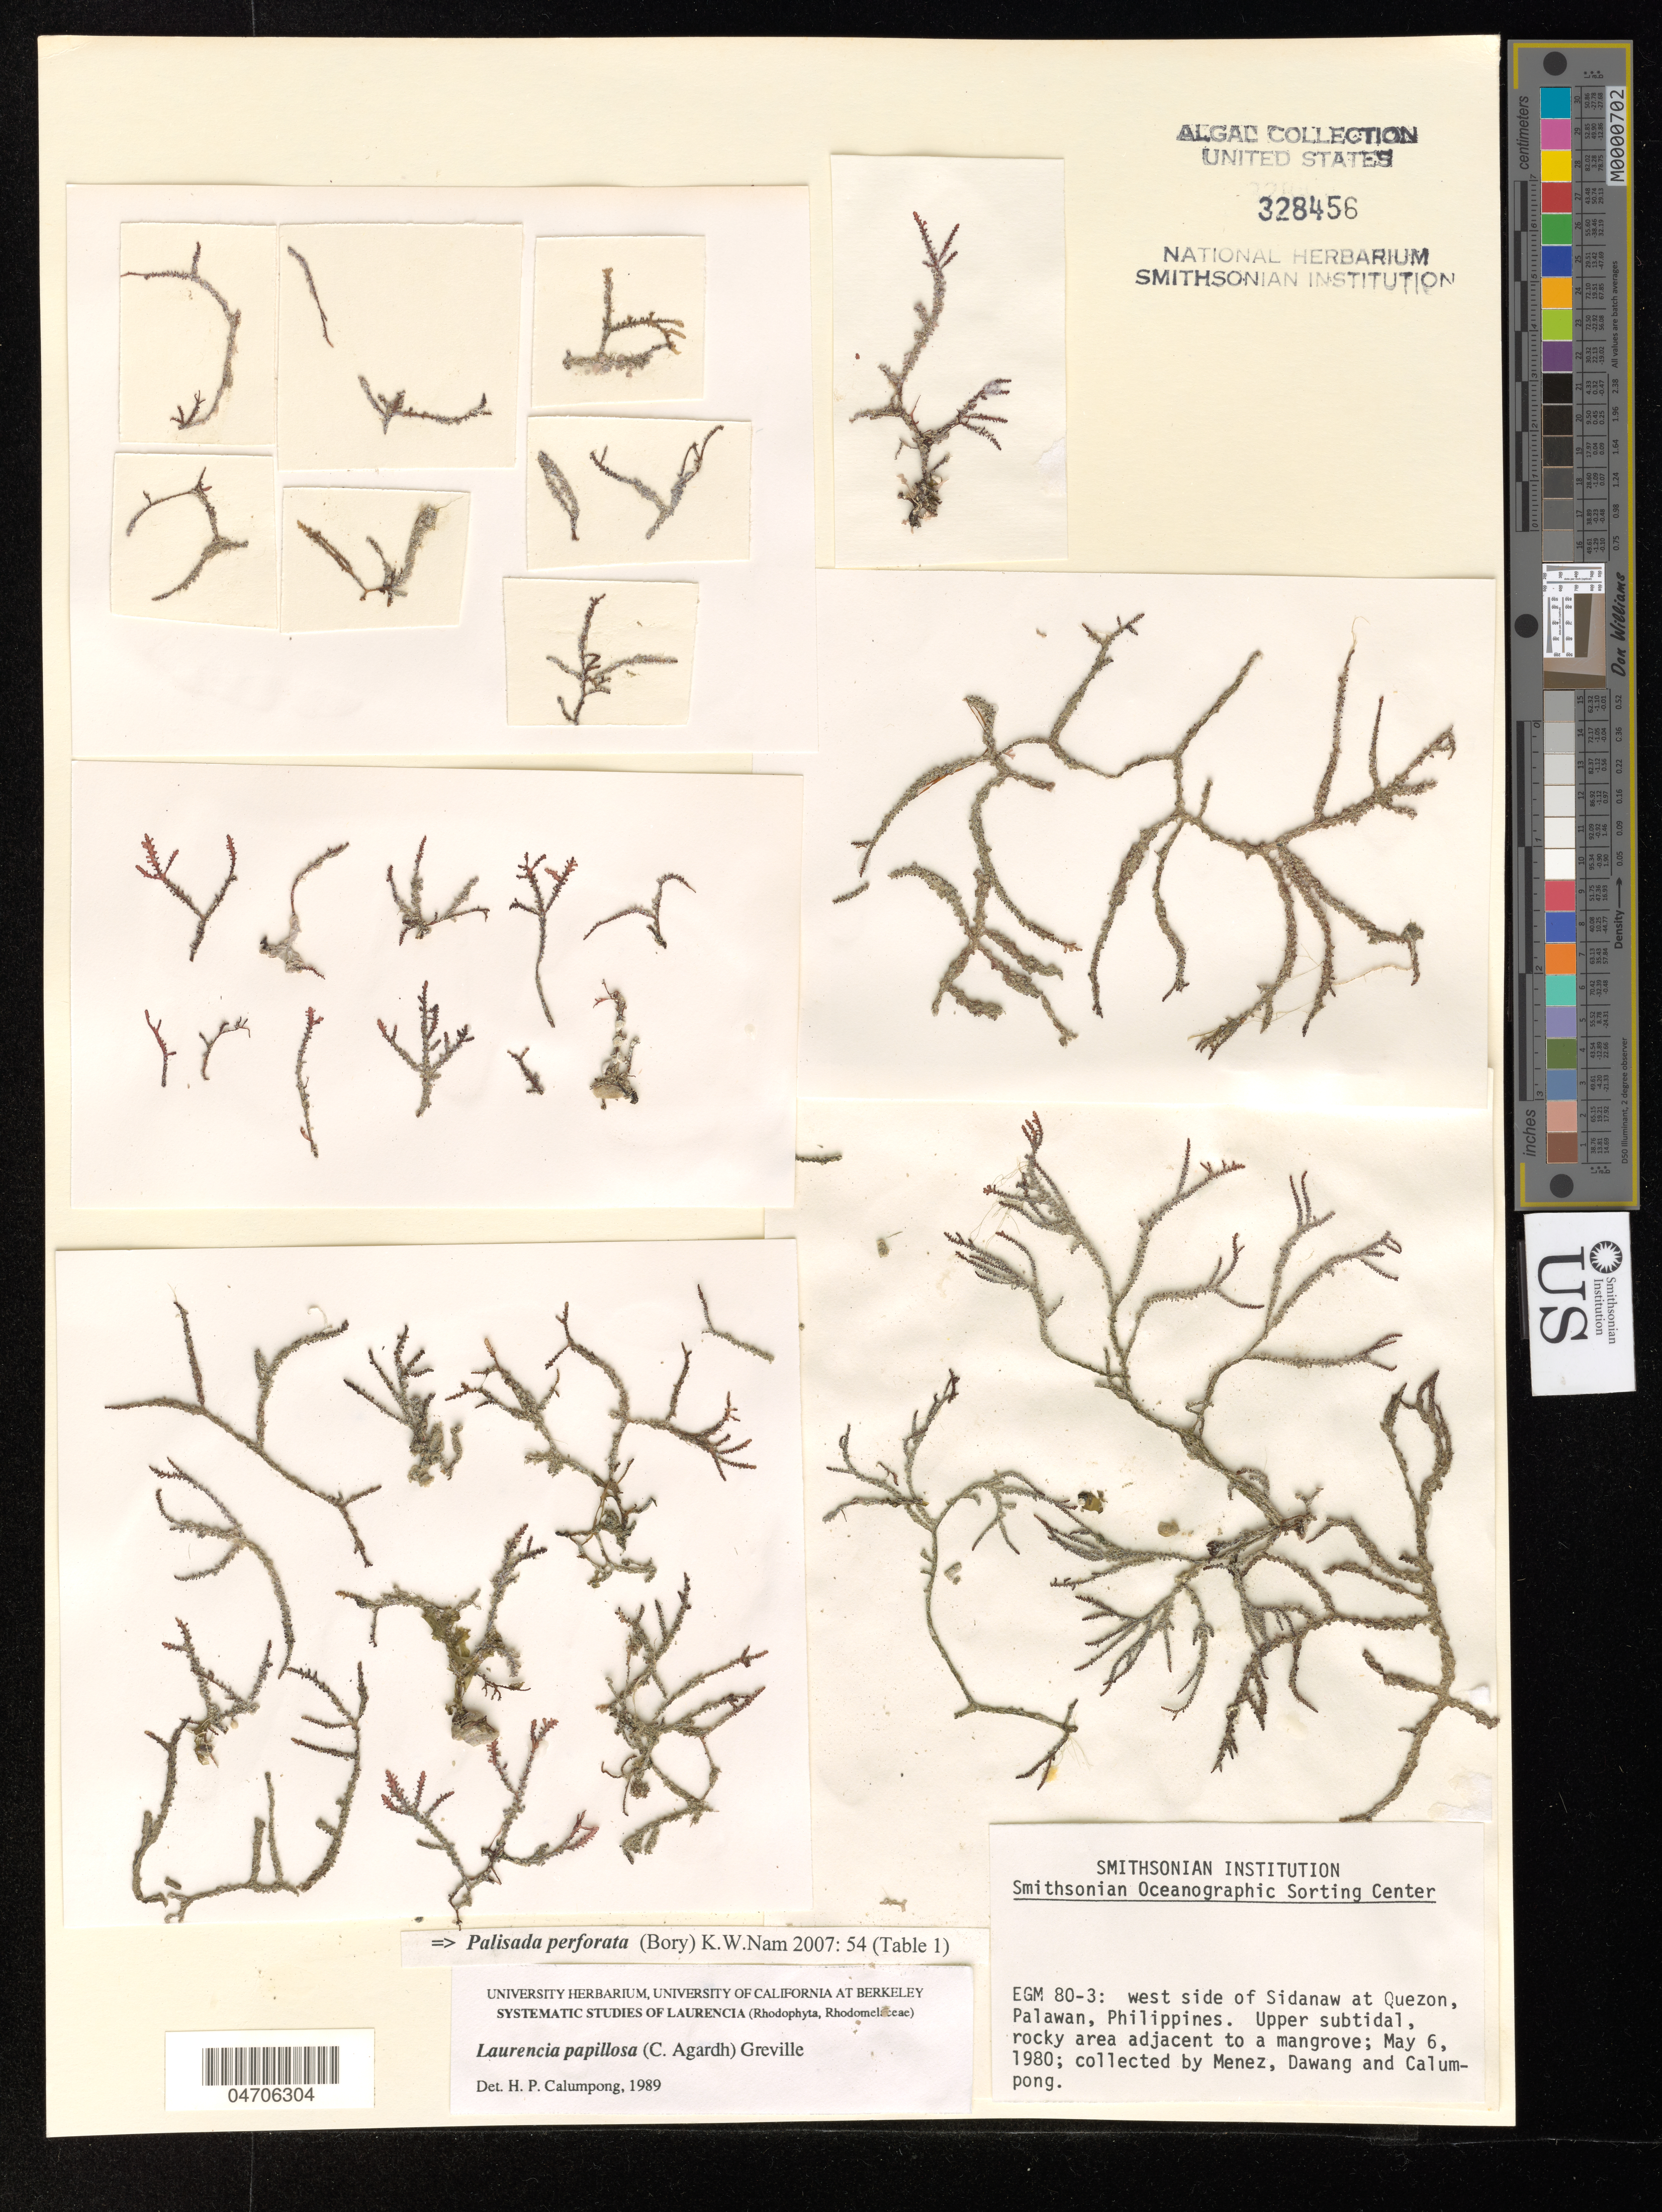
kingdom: Plantae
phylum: Rhodophyta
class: Florideophyceae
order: Ceramiales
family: Rhodomelaceae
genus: Palisada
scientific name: Palisada perforata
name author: (Bory) K.W. Nam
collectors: Menez, Dawang & Calumpong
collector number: EGM 80-3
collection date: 1980-05-06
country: Philippines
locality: West side of Sidanaw at Quezon, Palawan.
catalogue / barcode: US 328456